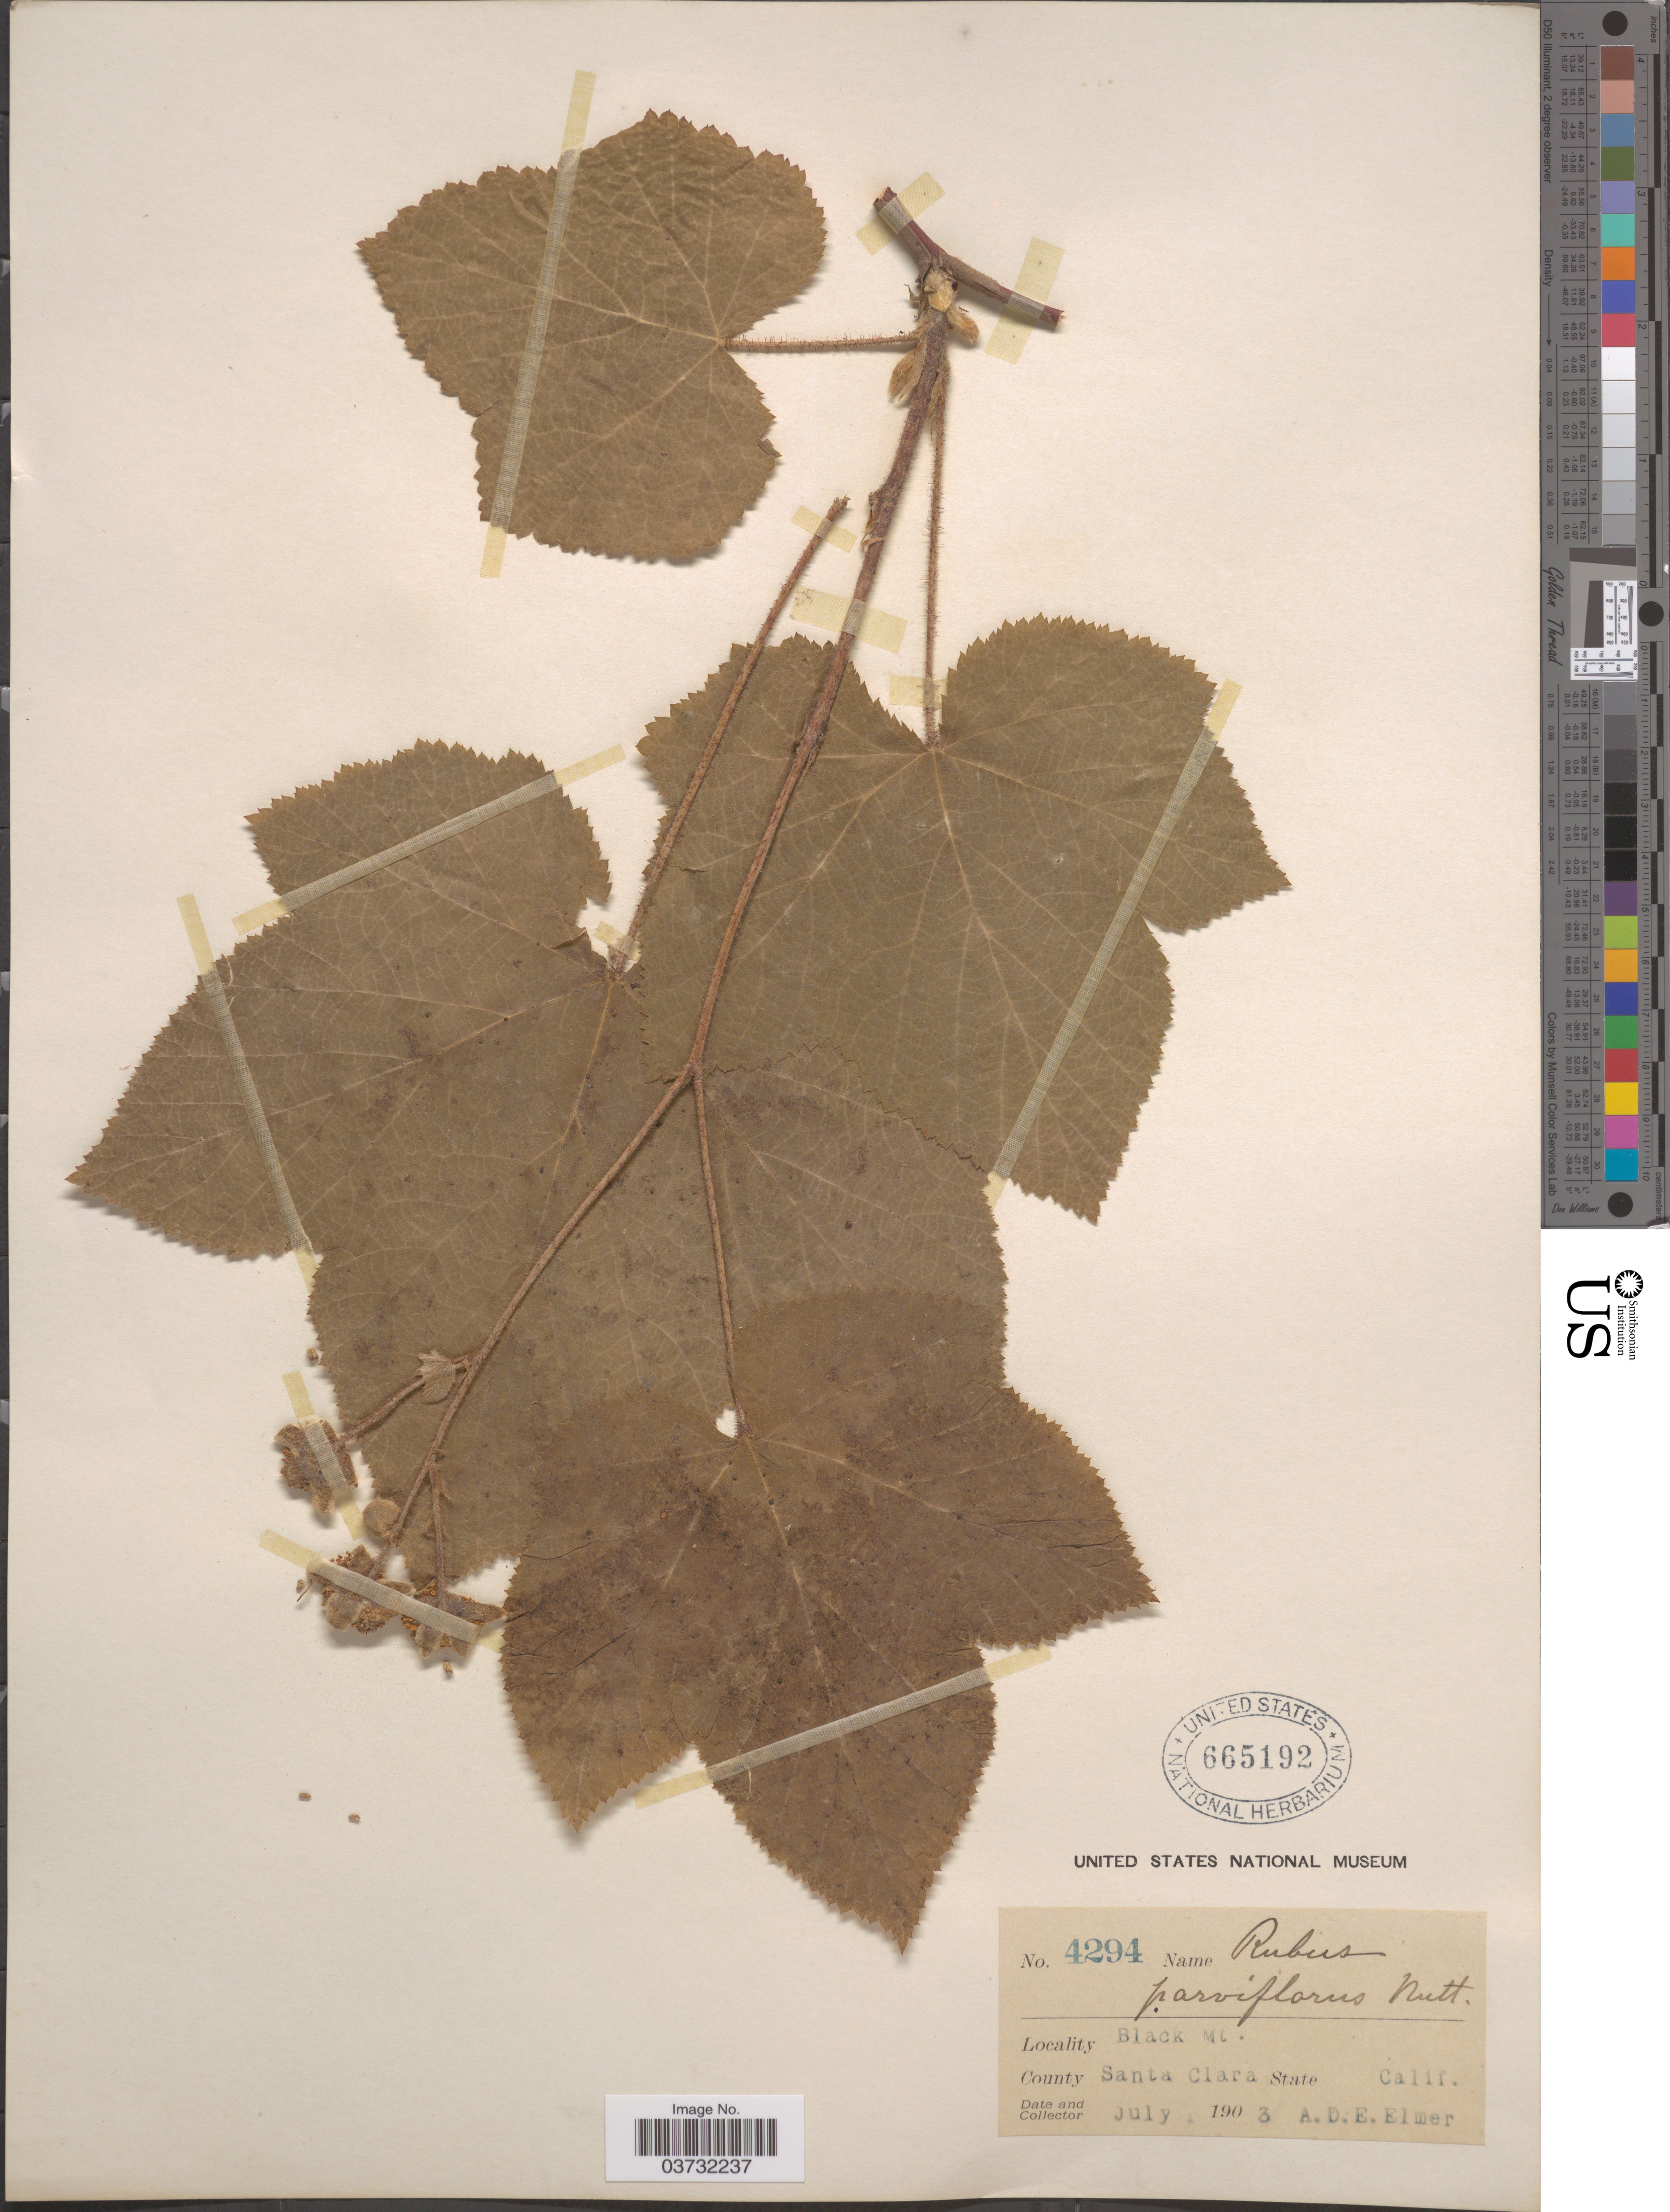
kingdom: Plantae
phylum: Tracheophyta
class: Magnoliopsida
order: Rosales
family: Rosaceae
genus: Rubus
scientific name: Rubus tomentosus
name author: Borkh.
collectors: A. D. E. Elmer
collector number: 4294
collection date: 1903-07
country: United States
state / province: California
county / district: Santa Clara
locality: Black Mt. County Santa Clara.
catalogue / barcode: US 665192